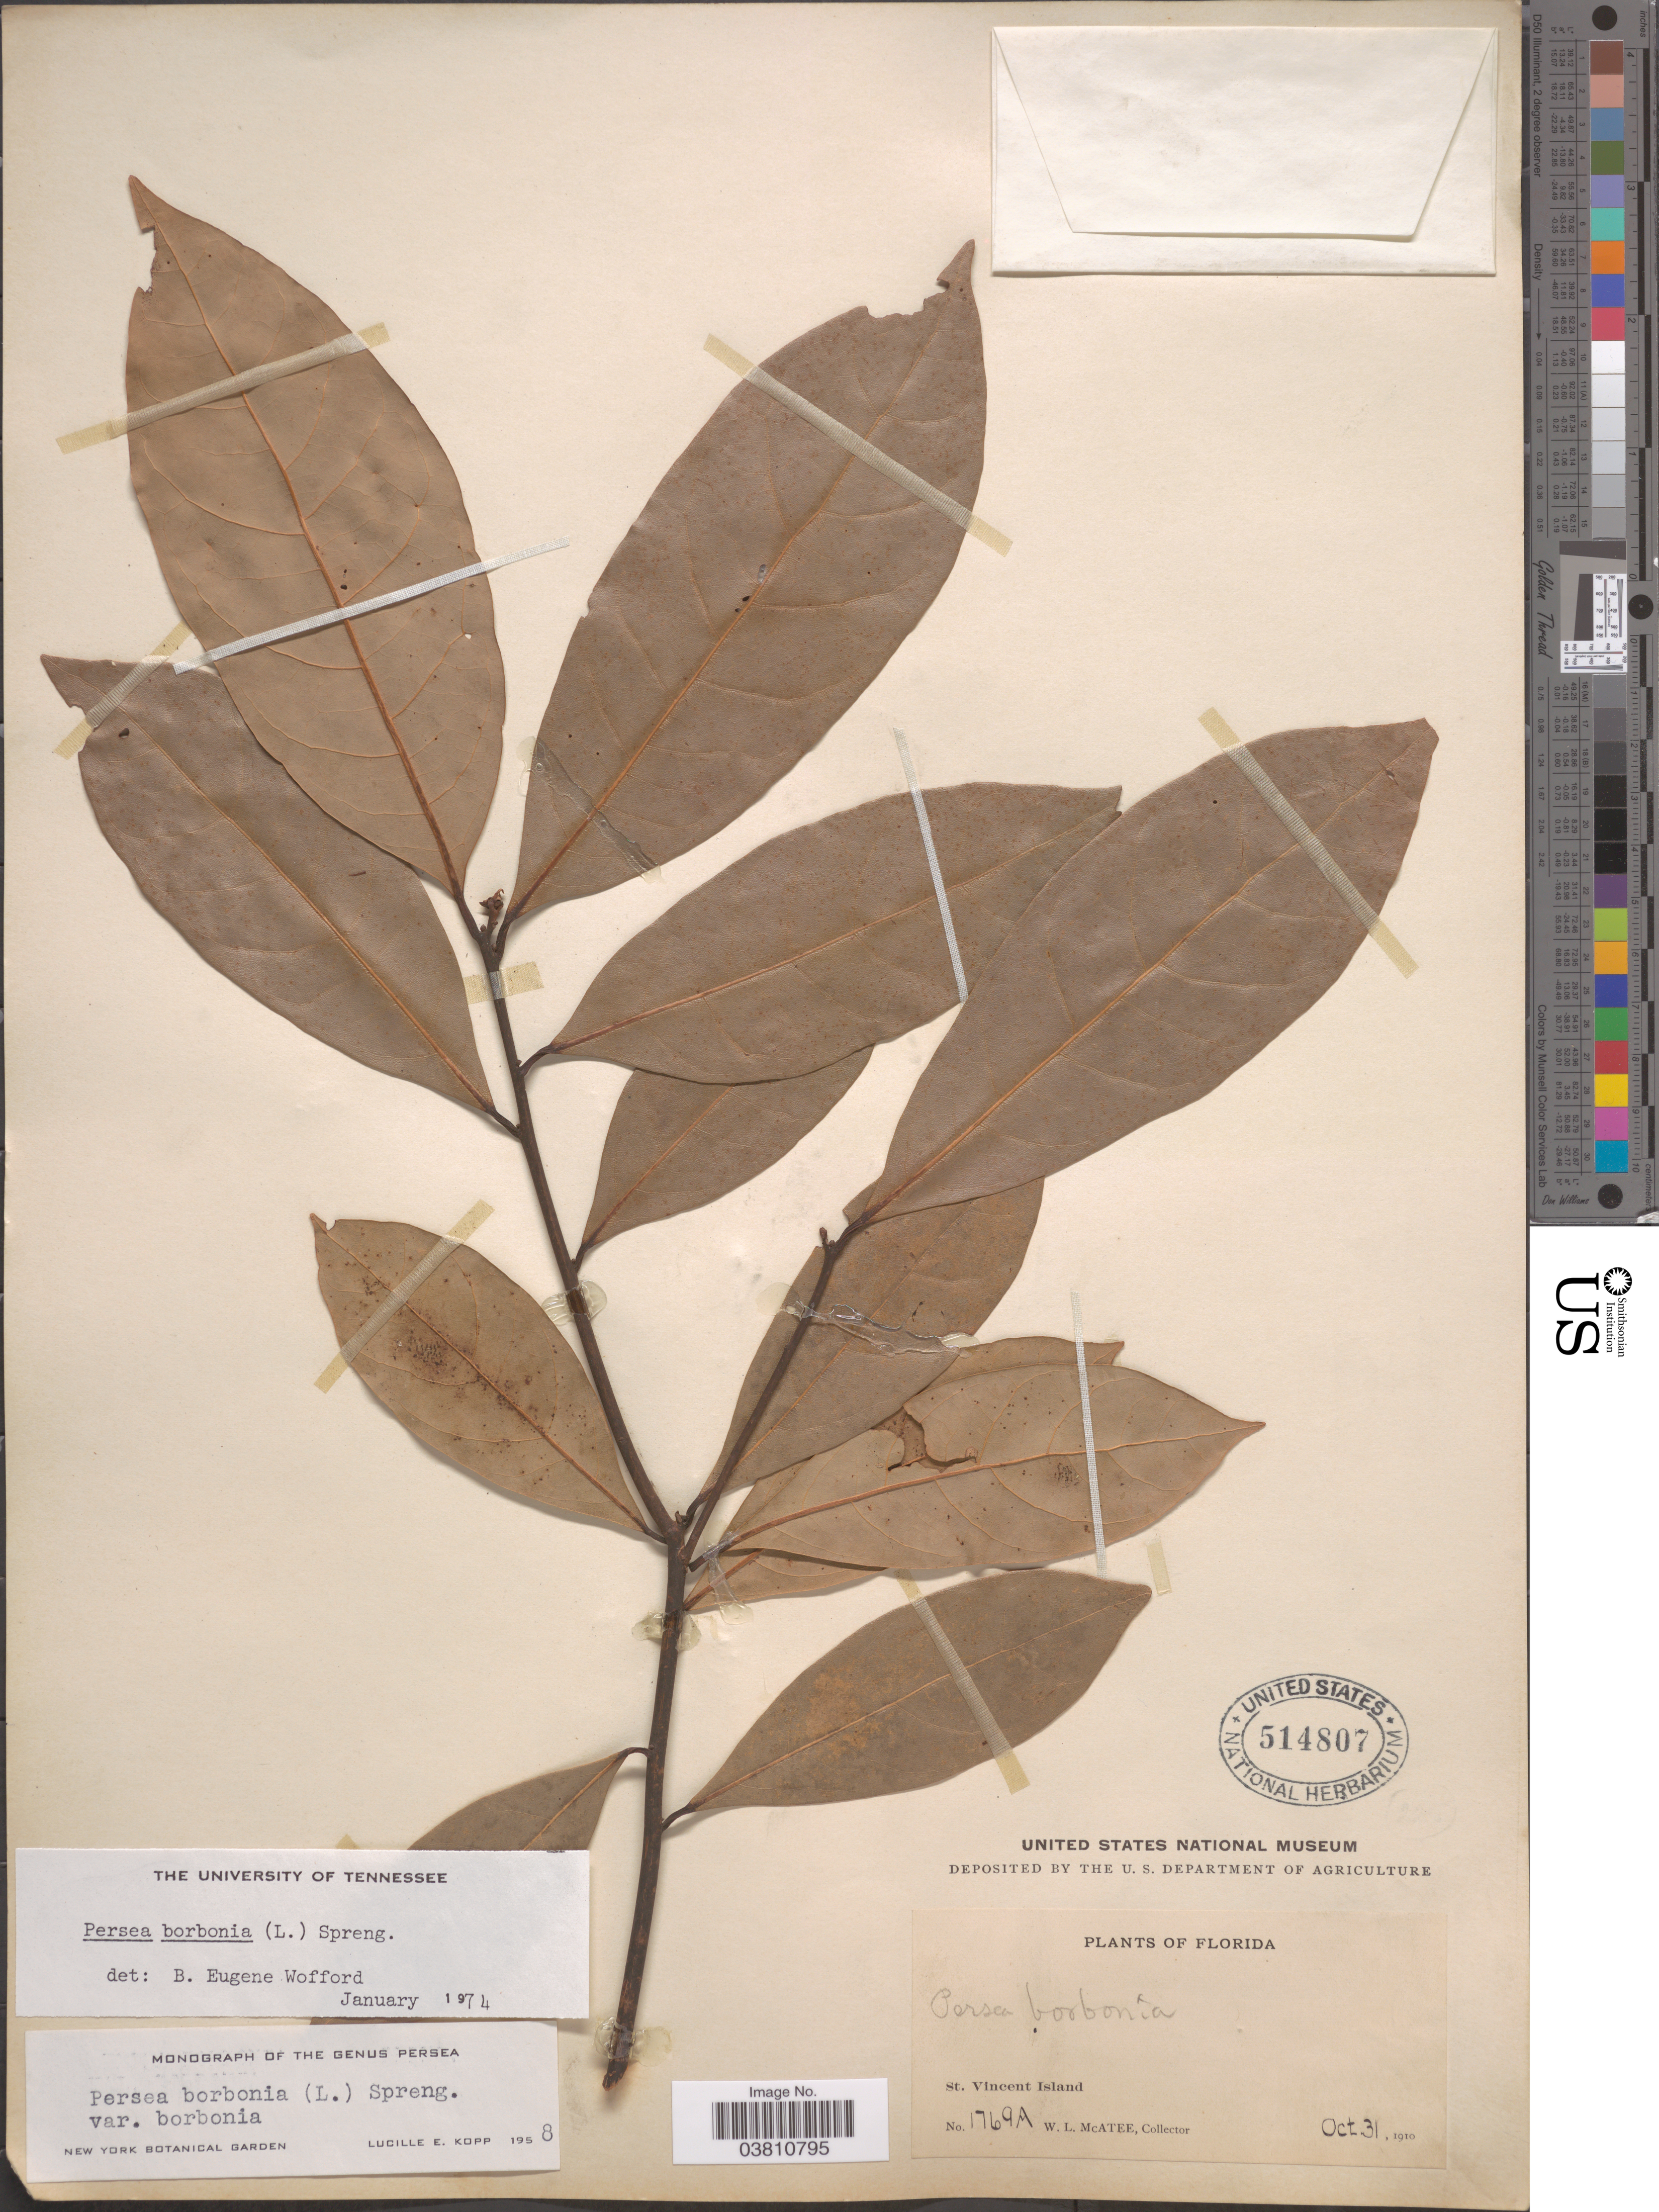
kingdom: Plantae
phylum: Tracheophyta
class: Magnoliopsida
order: Laurales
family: Lauraceae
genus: Persea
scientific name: Persea borbonia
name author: (L.) Spreng.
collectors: W. McAtee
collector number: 1769A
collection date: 1910-10-31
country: United States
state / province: Florida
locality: St. Vincent Island.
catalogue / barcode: US 514807